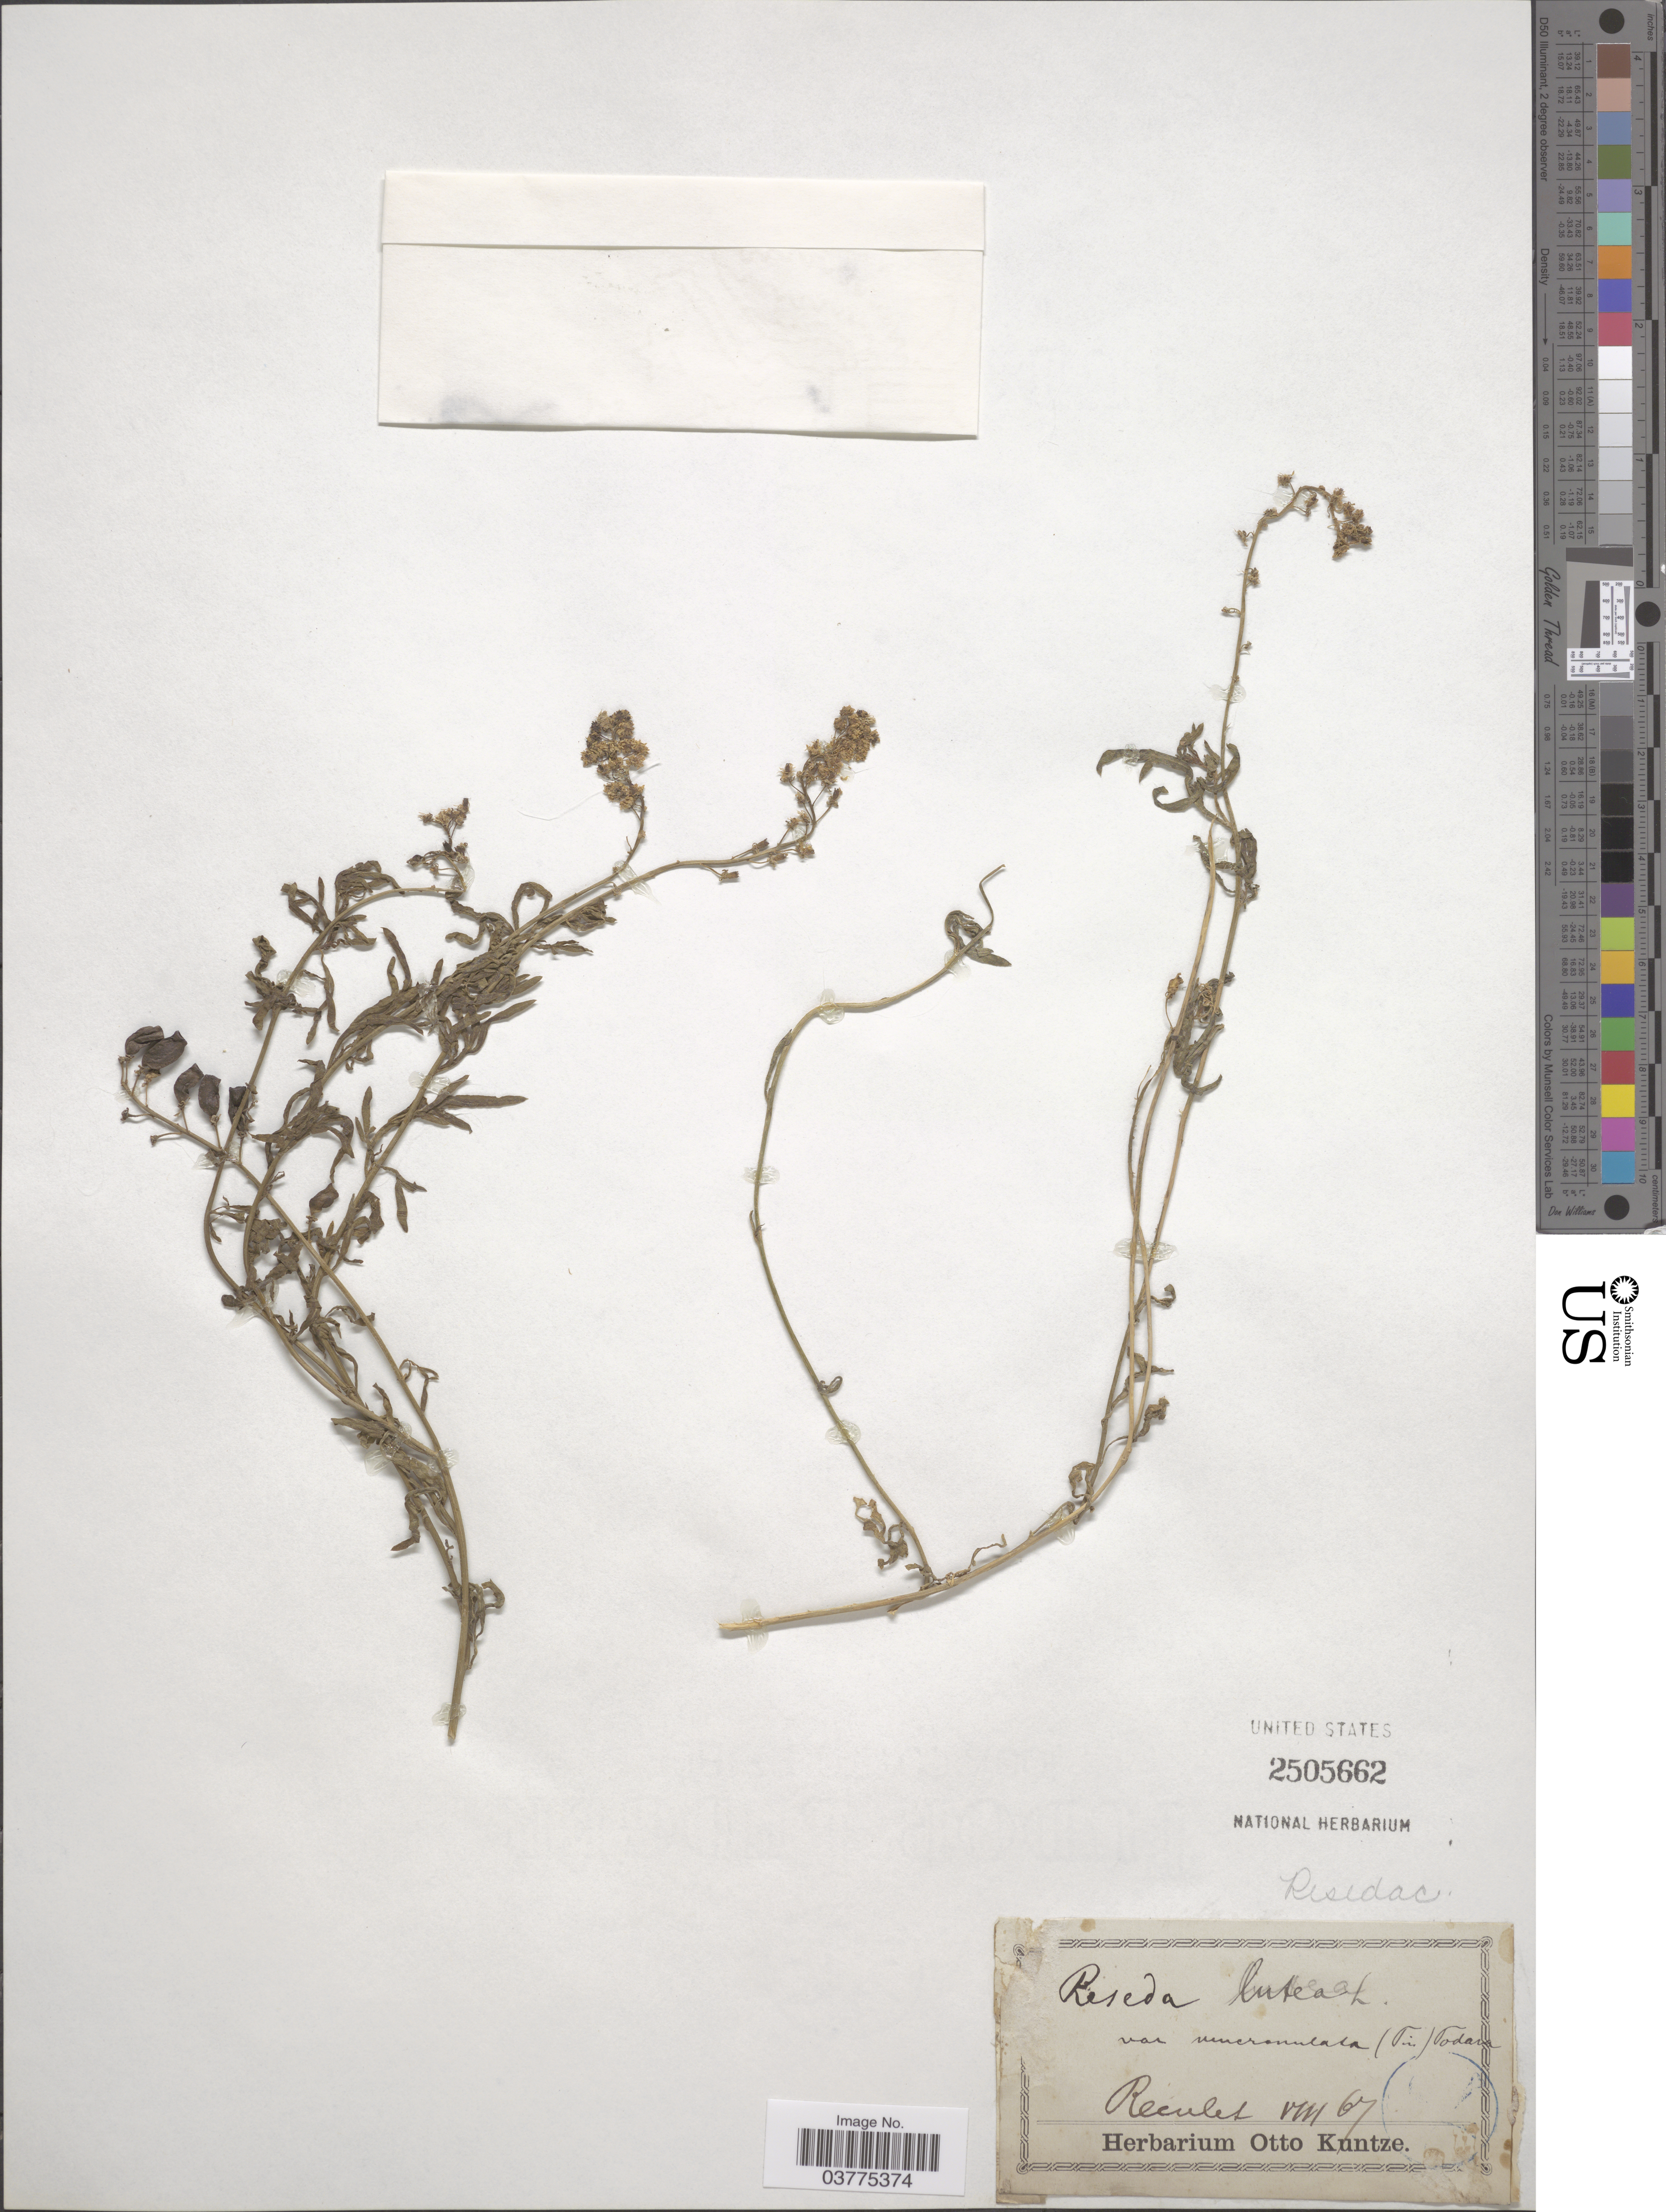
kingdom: Plantae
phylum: Tracheophyta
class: Magnoliopsida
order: Brassicales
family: Resedaceae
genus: Reseda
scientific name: Reseda lutea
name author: L.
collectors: ex herb. Otto Kuntze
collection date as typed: Transcribed d/m/y: /8/67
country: France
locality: Reculet.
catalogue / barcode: US 2505662